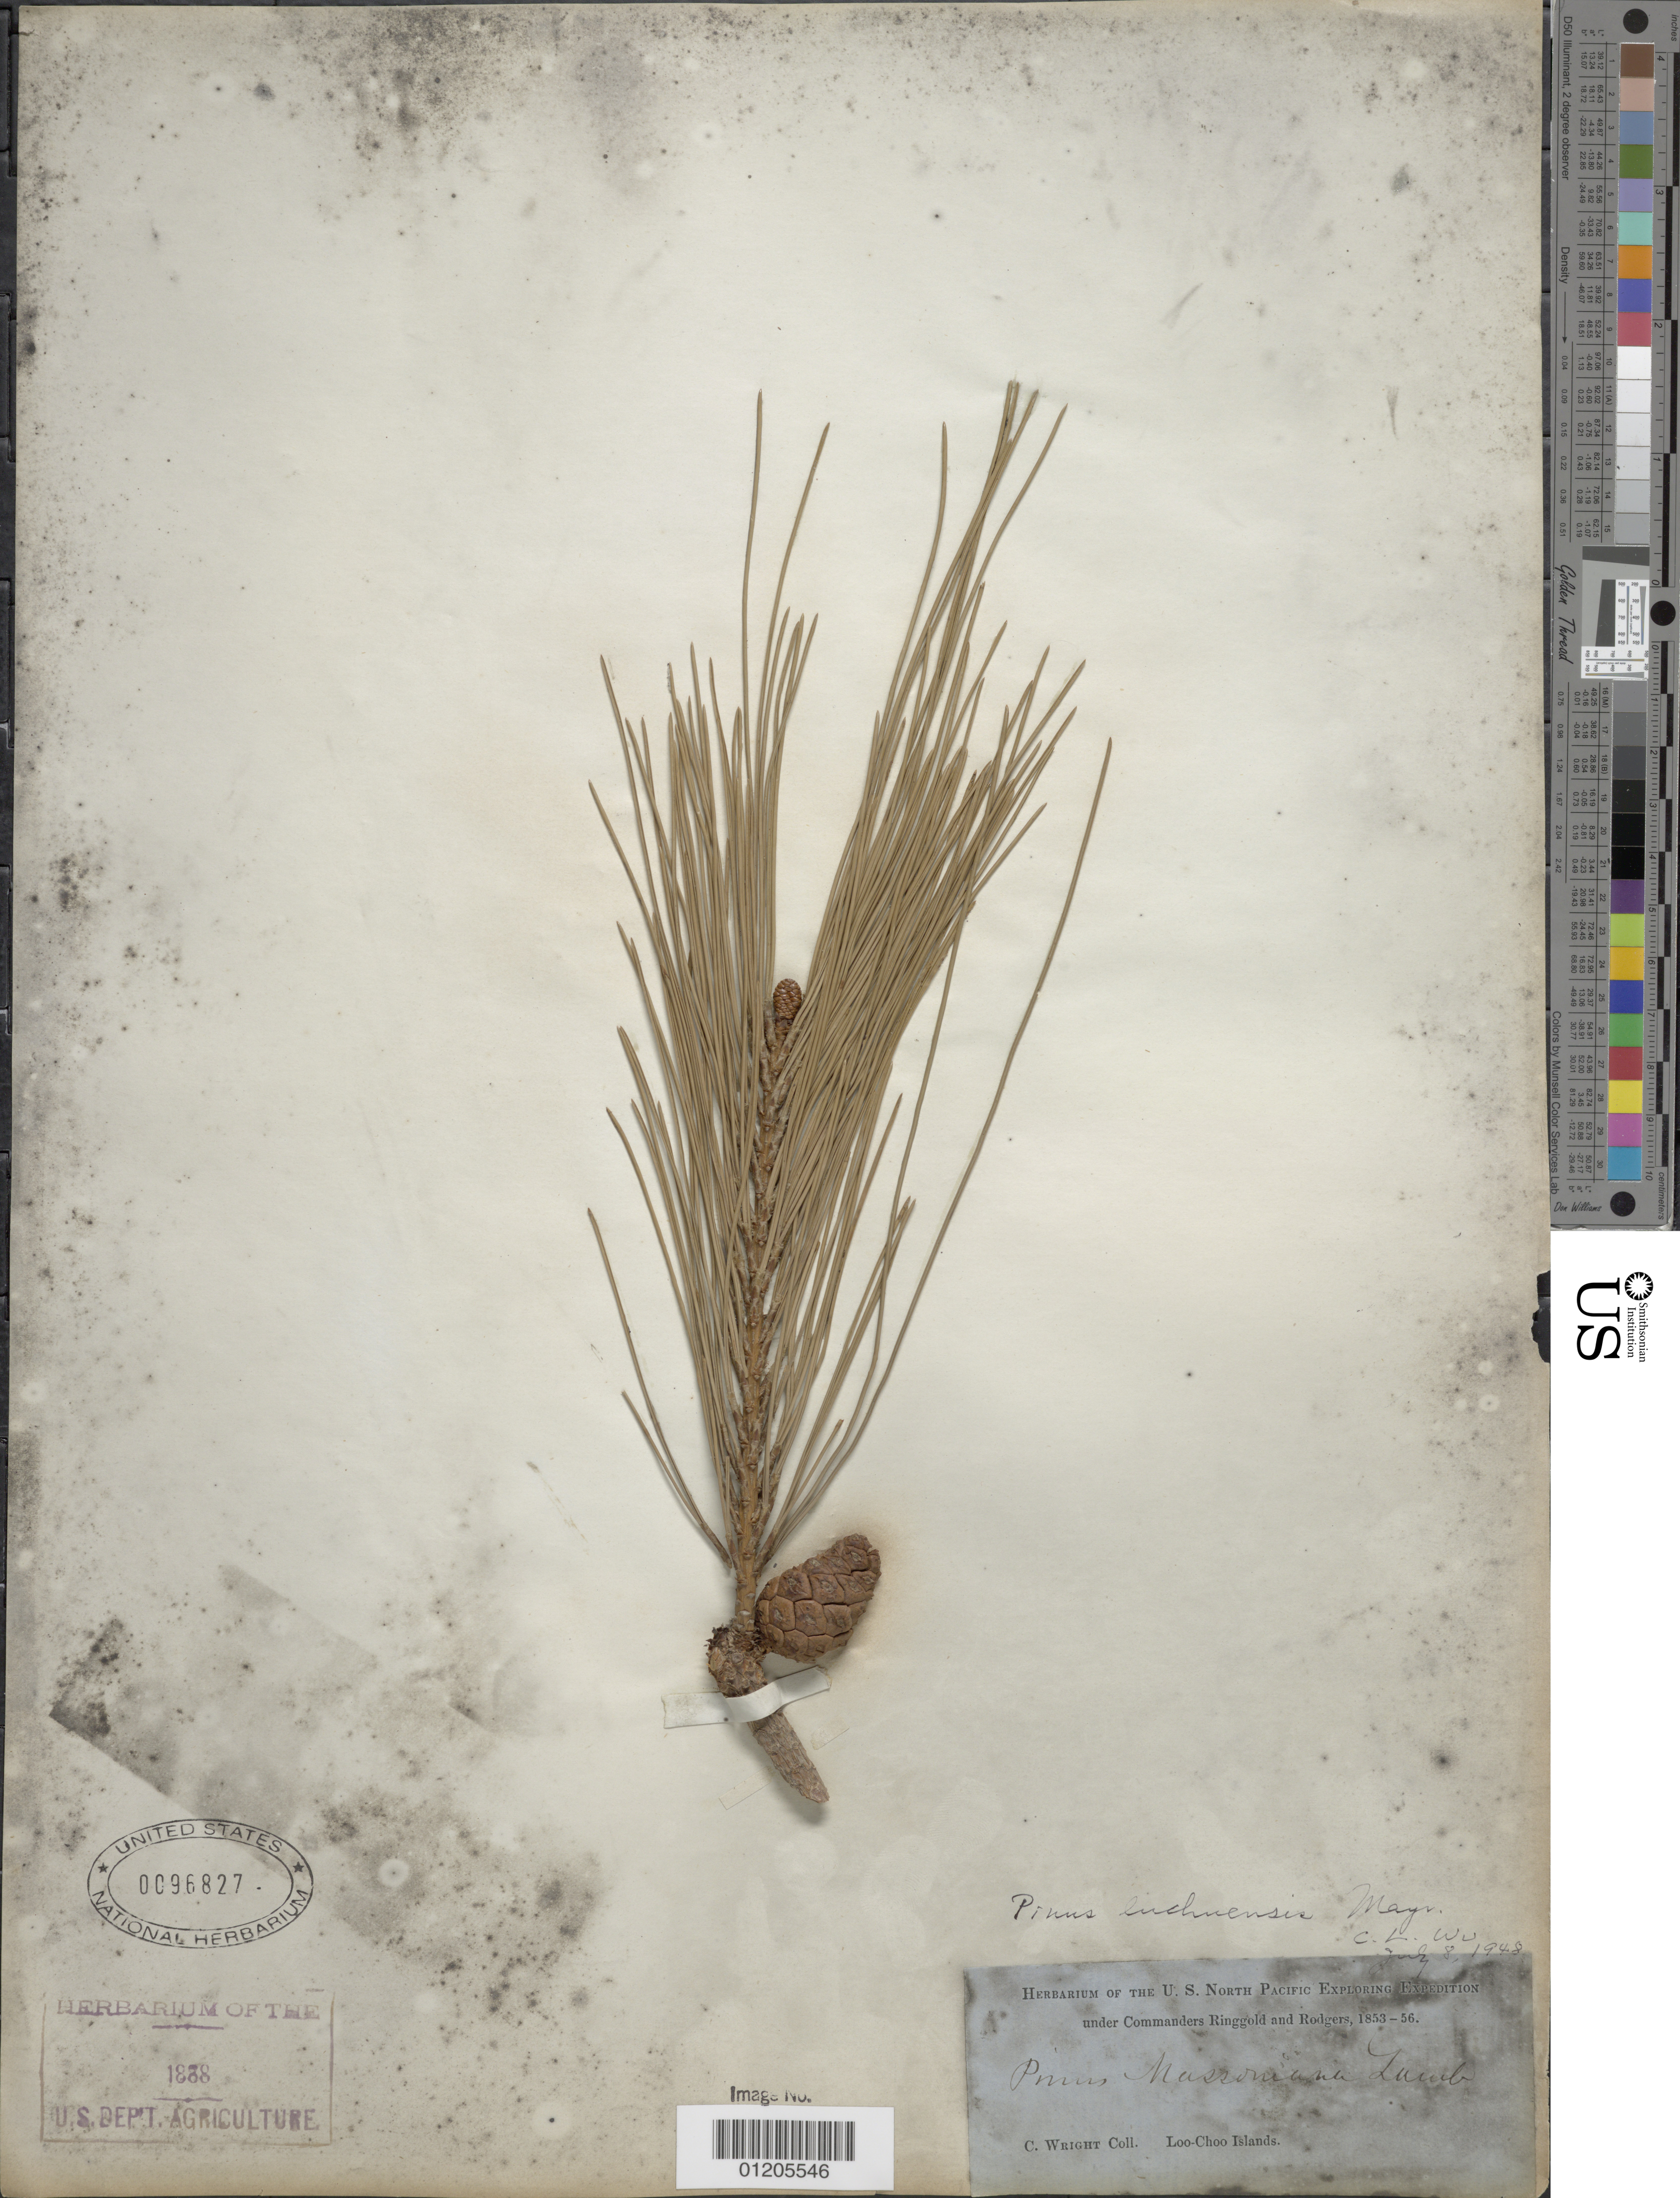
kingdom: Plantae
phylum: Tracheophyta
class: Pinopsida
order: Pinales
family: Pinaceae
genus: Pinus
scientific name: Pinus luchuensis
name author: Mayr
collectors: C. Wright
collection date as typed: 1853 to -- --- 1856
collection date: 1853/1856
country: Japan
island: Ryukyu Islands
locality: Loo Choo Islands.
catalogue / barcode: US 96827